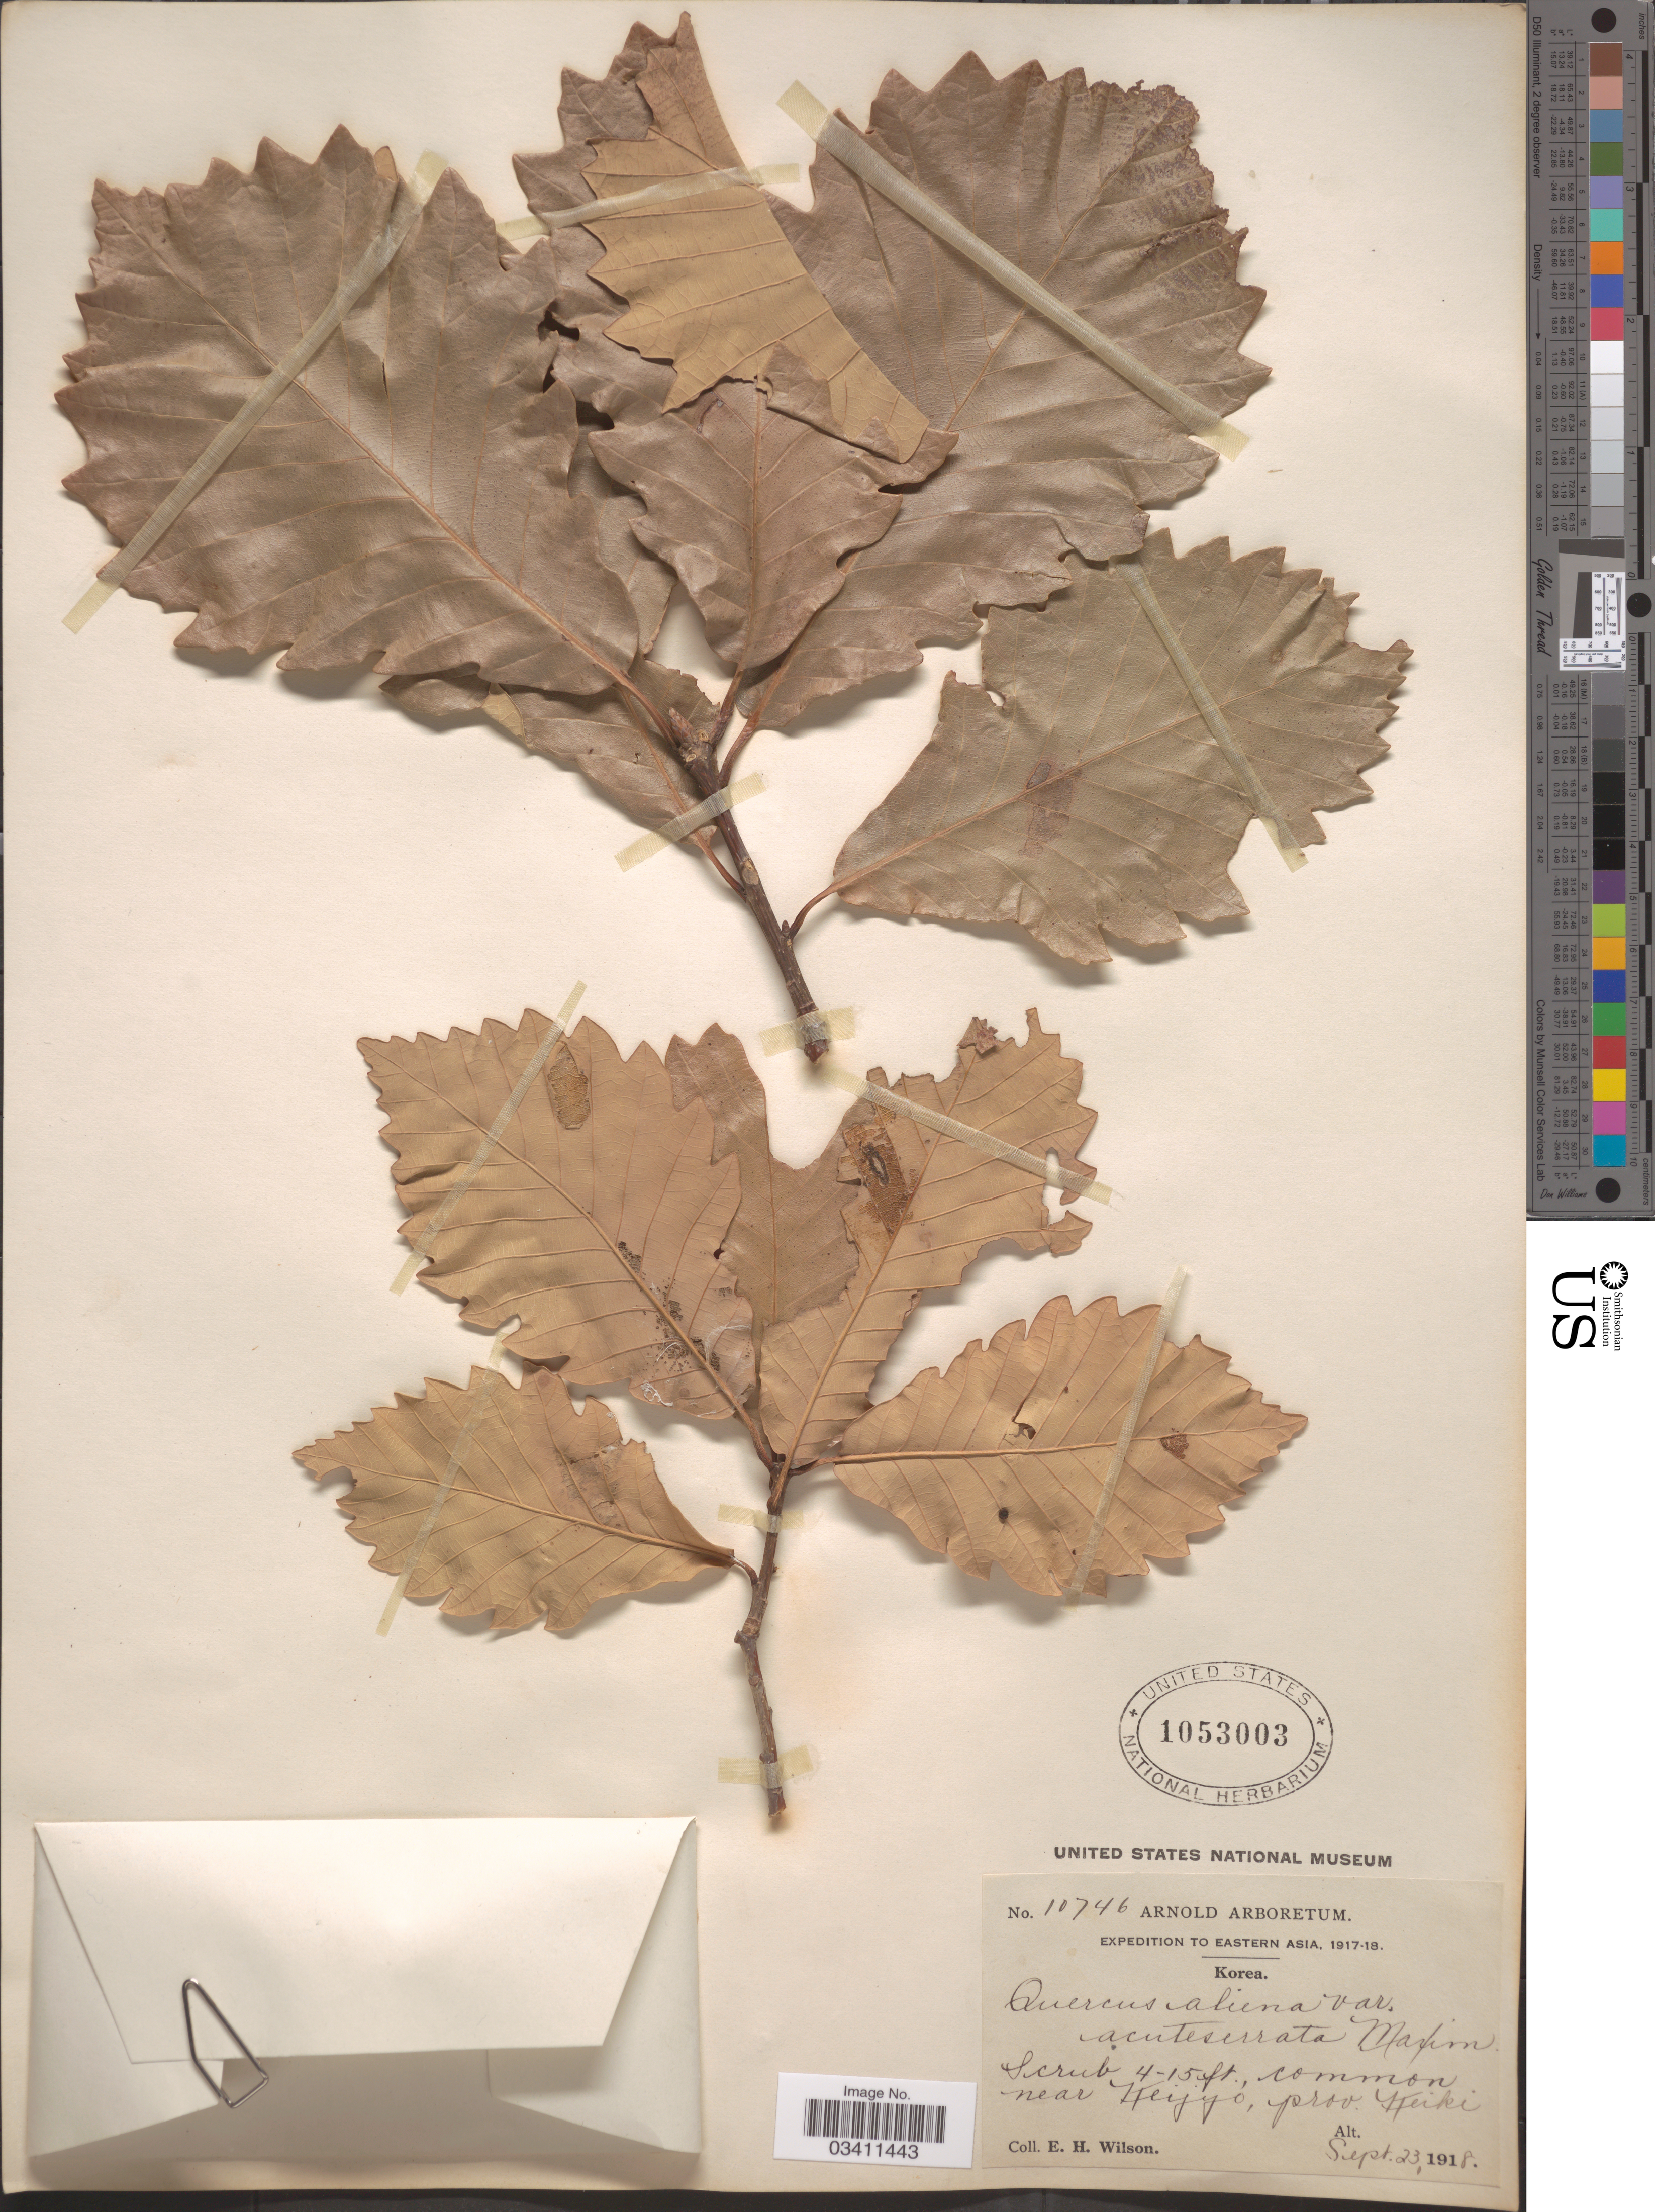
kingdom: Plantae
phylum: Tracheophyta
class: Magnoliopsida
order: Fagales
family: Fagaceae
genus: Quercus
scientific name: Quercus aliena var. acutiserrata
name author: Maxim.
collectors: E. Wilson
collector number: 10746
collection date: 1918-09-23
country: South Korea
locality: Korea. Near Keijyo, prov. Keiki.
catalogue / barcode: US 1053003